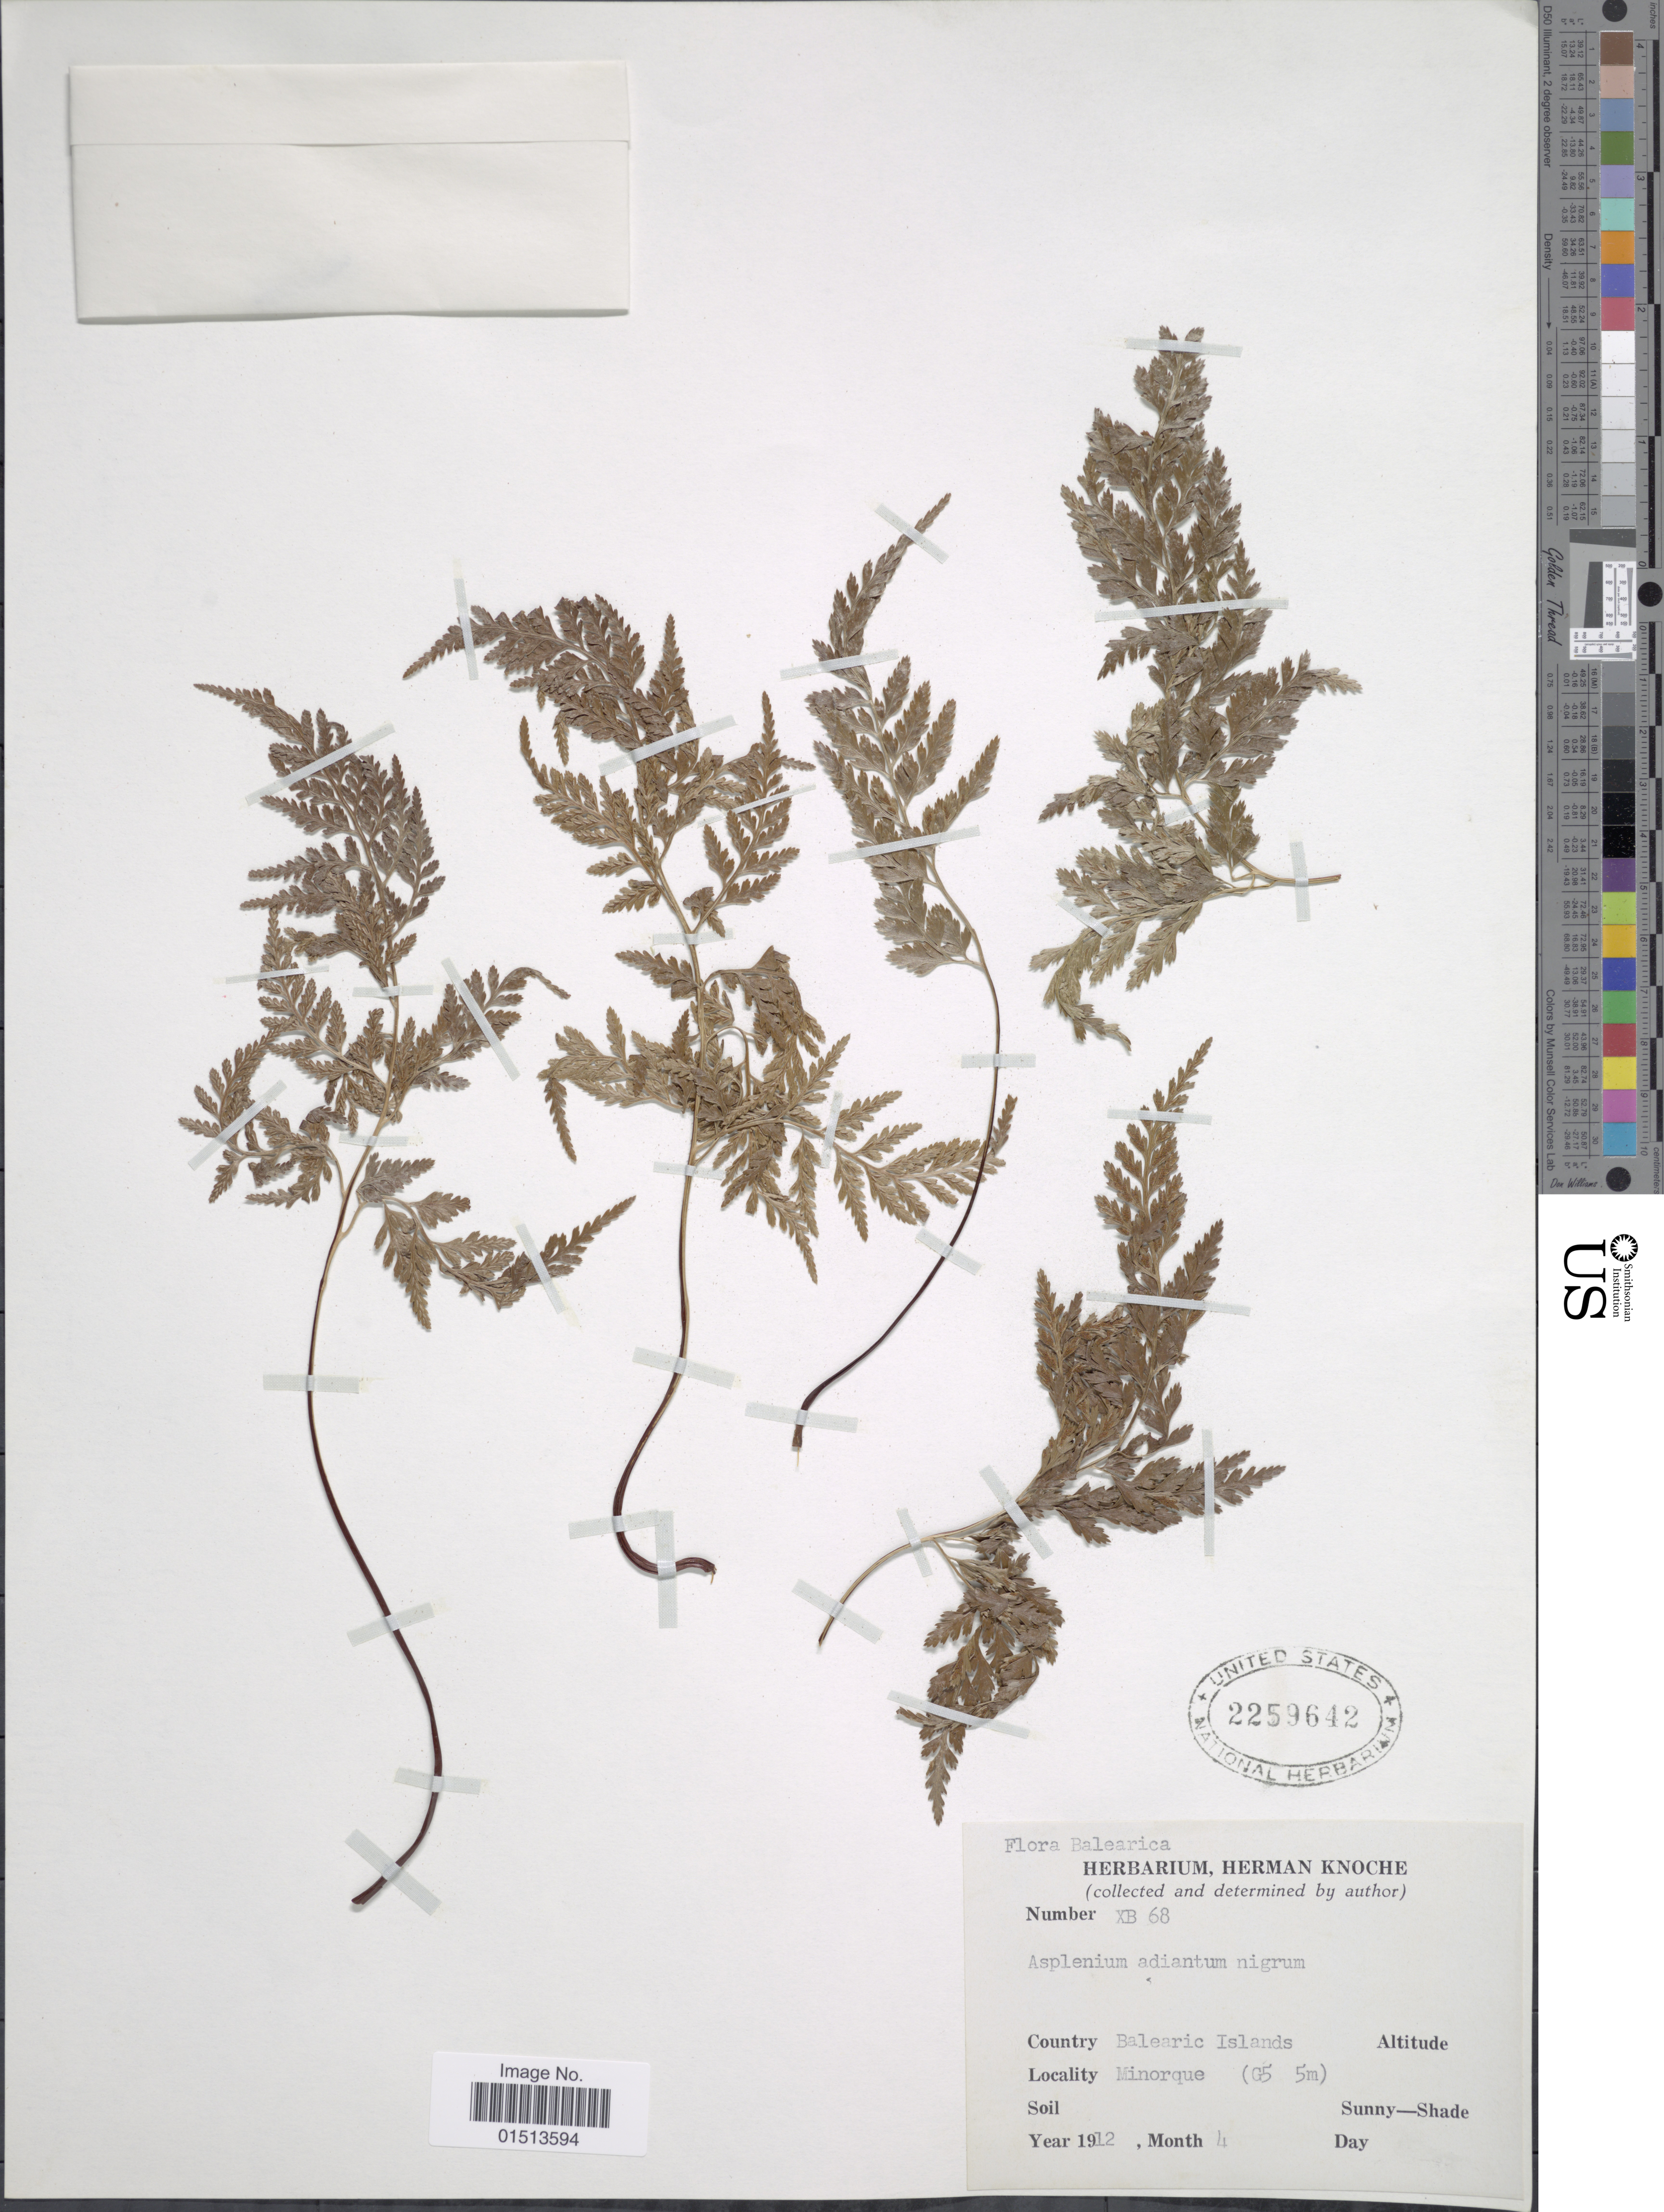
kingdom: Plantae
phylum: Tracheophyta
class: Polypodiopsida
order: Polypodiales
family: Aspleniaceae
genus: Asplenium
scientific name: Asplenium adiantum-nigrum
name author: L.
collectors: H. Knoche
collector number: XB 68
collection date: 1912-04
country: Spain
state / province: Islas Baleares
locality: Balearic Islands, Minorque (G5 5m).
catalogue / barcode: US 2259642